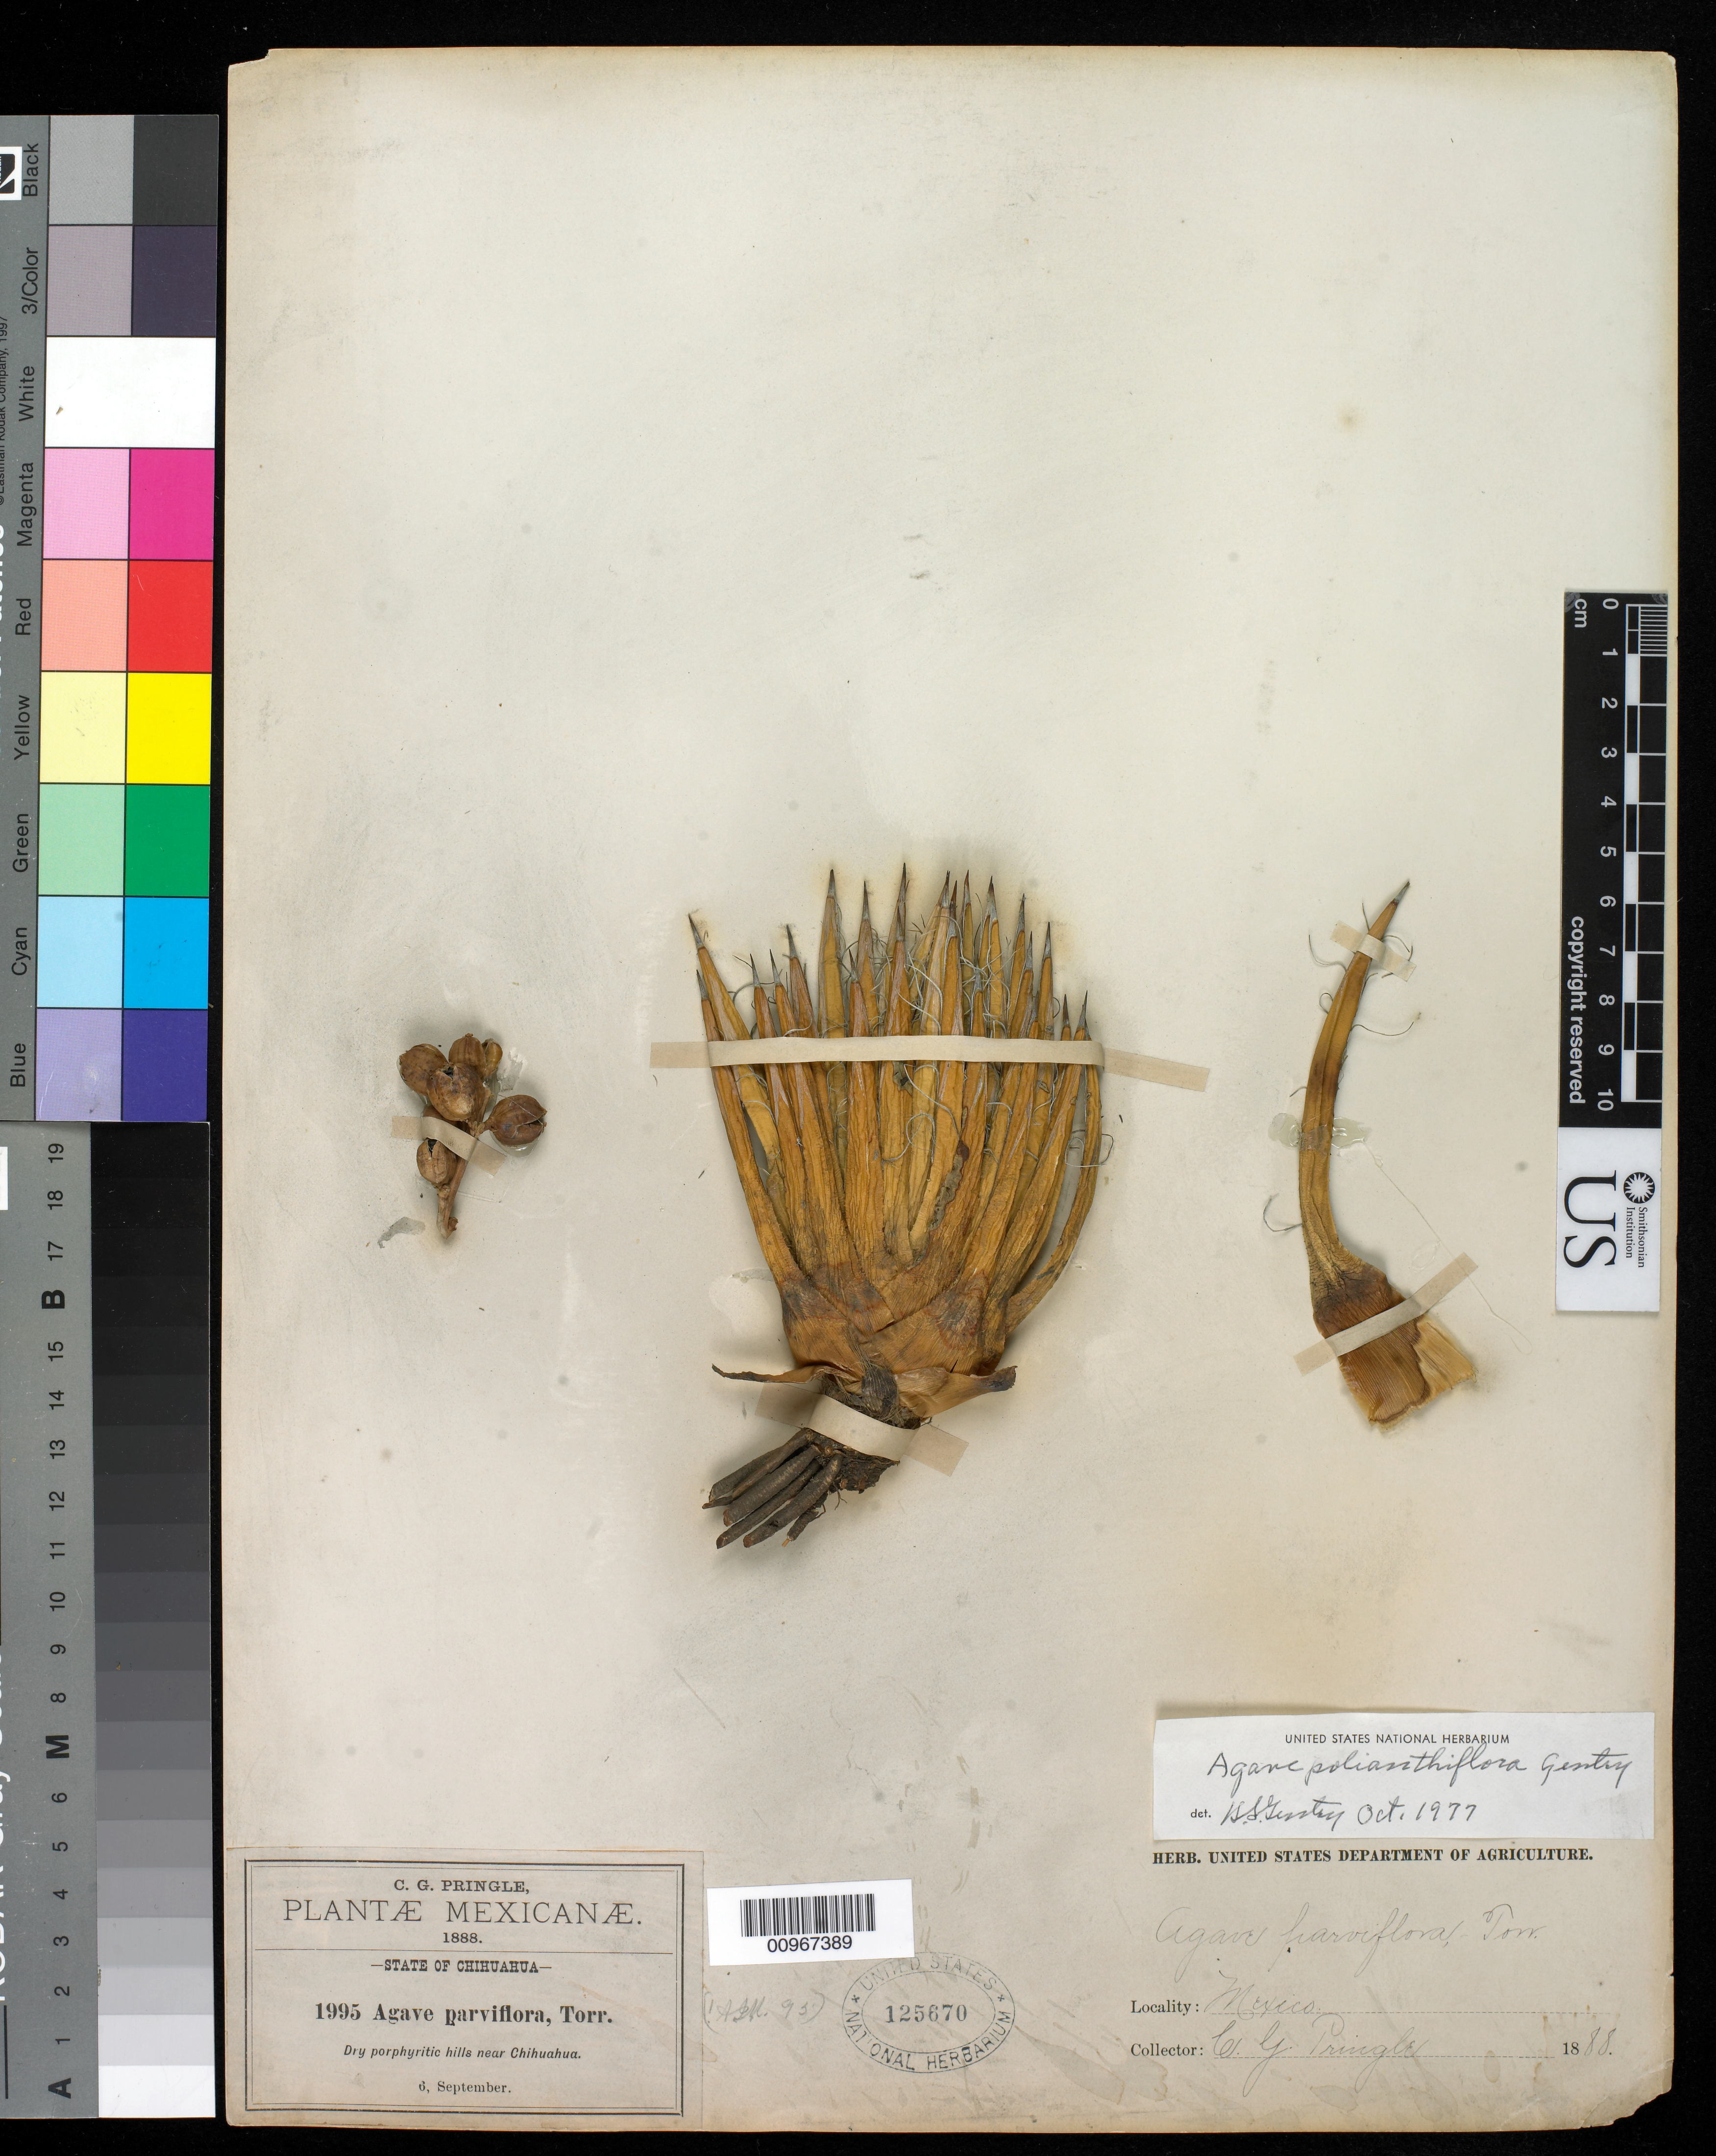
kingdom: Plantae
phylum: Tracheophyta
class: Liliopsida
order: Asparagales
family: Asparagaceae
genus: Agave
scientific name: Agave polianthiflora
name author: Gentry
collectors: C. G. Pringle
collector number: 1995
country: Mexico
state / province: Chihuahua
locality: Near Chihuahua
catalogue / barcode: US 125670